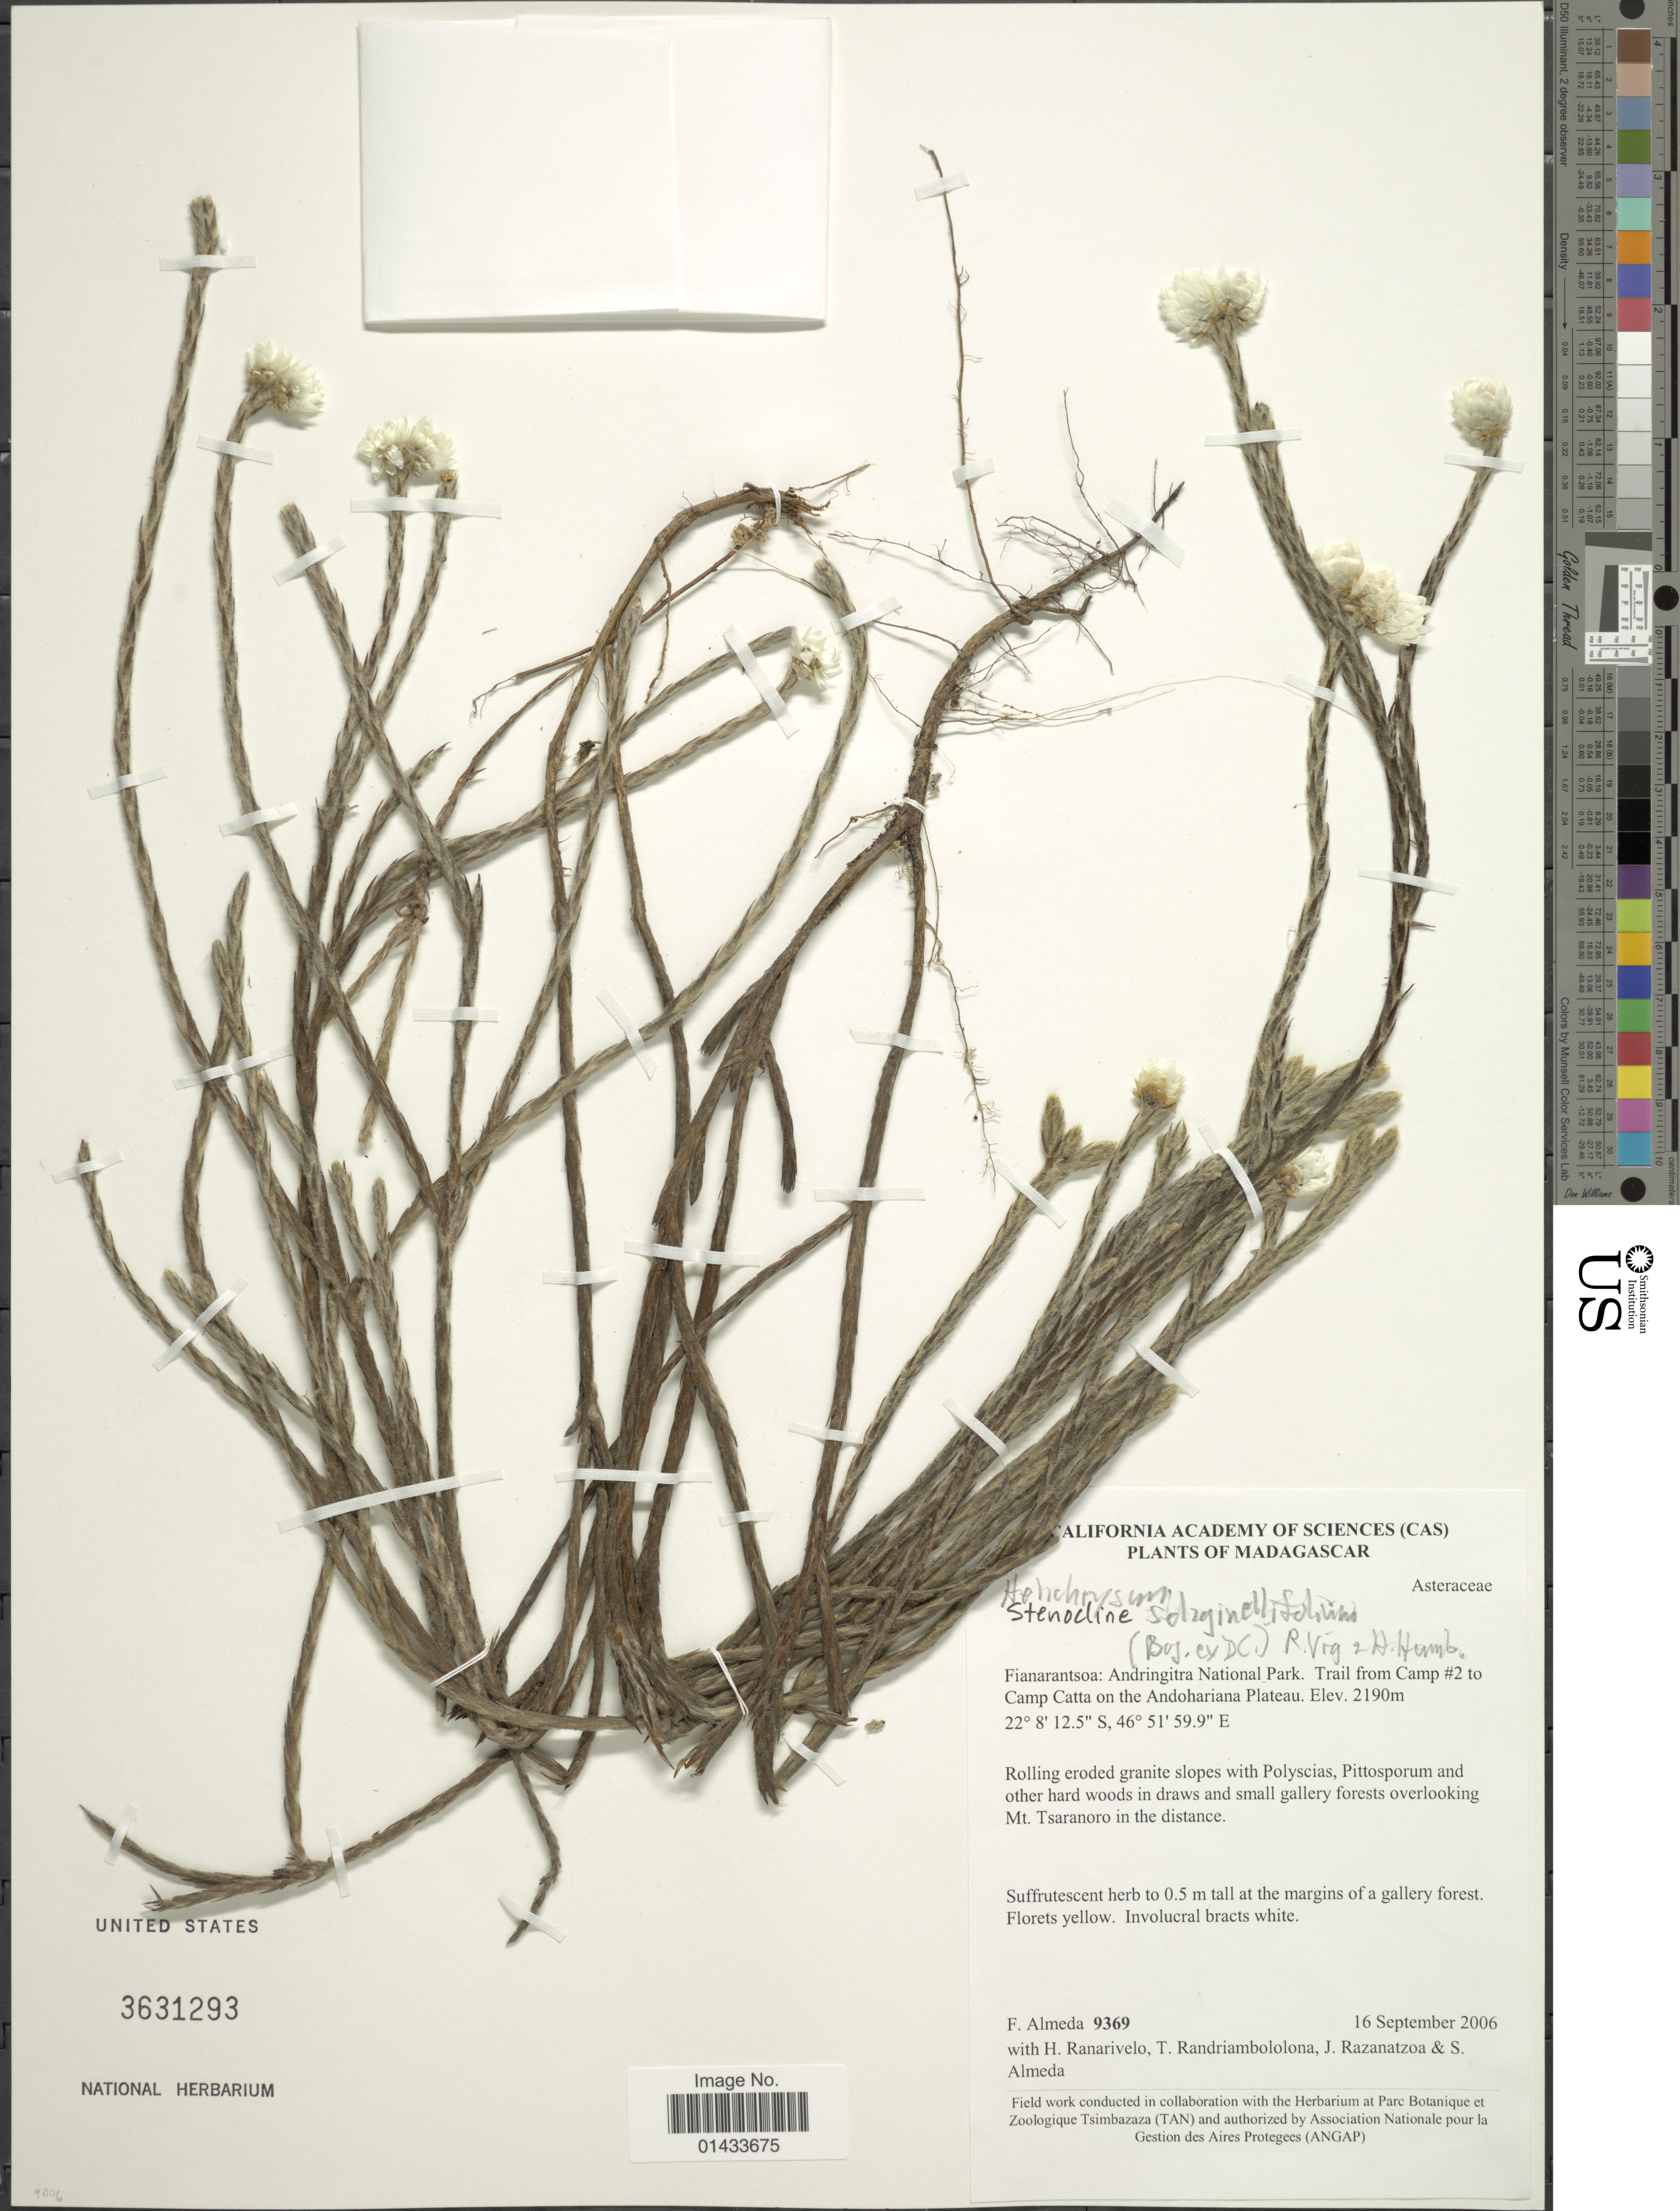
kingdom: Plantae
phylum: Tracheophyta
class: Magnoliopsida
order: Asterales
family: Asteraceae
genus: Helichrysum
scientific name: Helichrysum selaginifolium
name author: (Bojer ex DC.) R. Vig. & Humbert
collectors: F. Almeda, H. Ranarivelo, T. Randriambololona, J. Razanatsoa & S. Almeda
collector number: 9369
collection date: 2006-09-16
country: Madagascar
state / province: Haute Matsiatra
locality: Fianarantsoa: Adringitra National Park, Trail from Camp #2 to Camp Catta on the Andohariana Plateau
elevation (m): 2190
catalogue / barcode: US 3631293